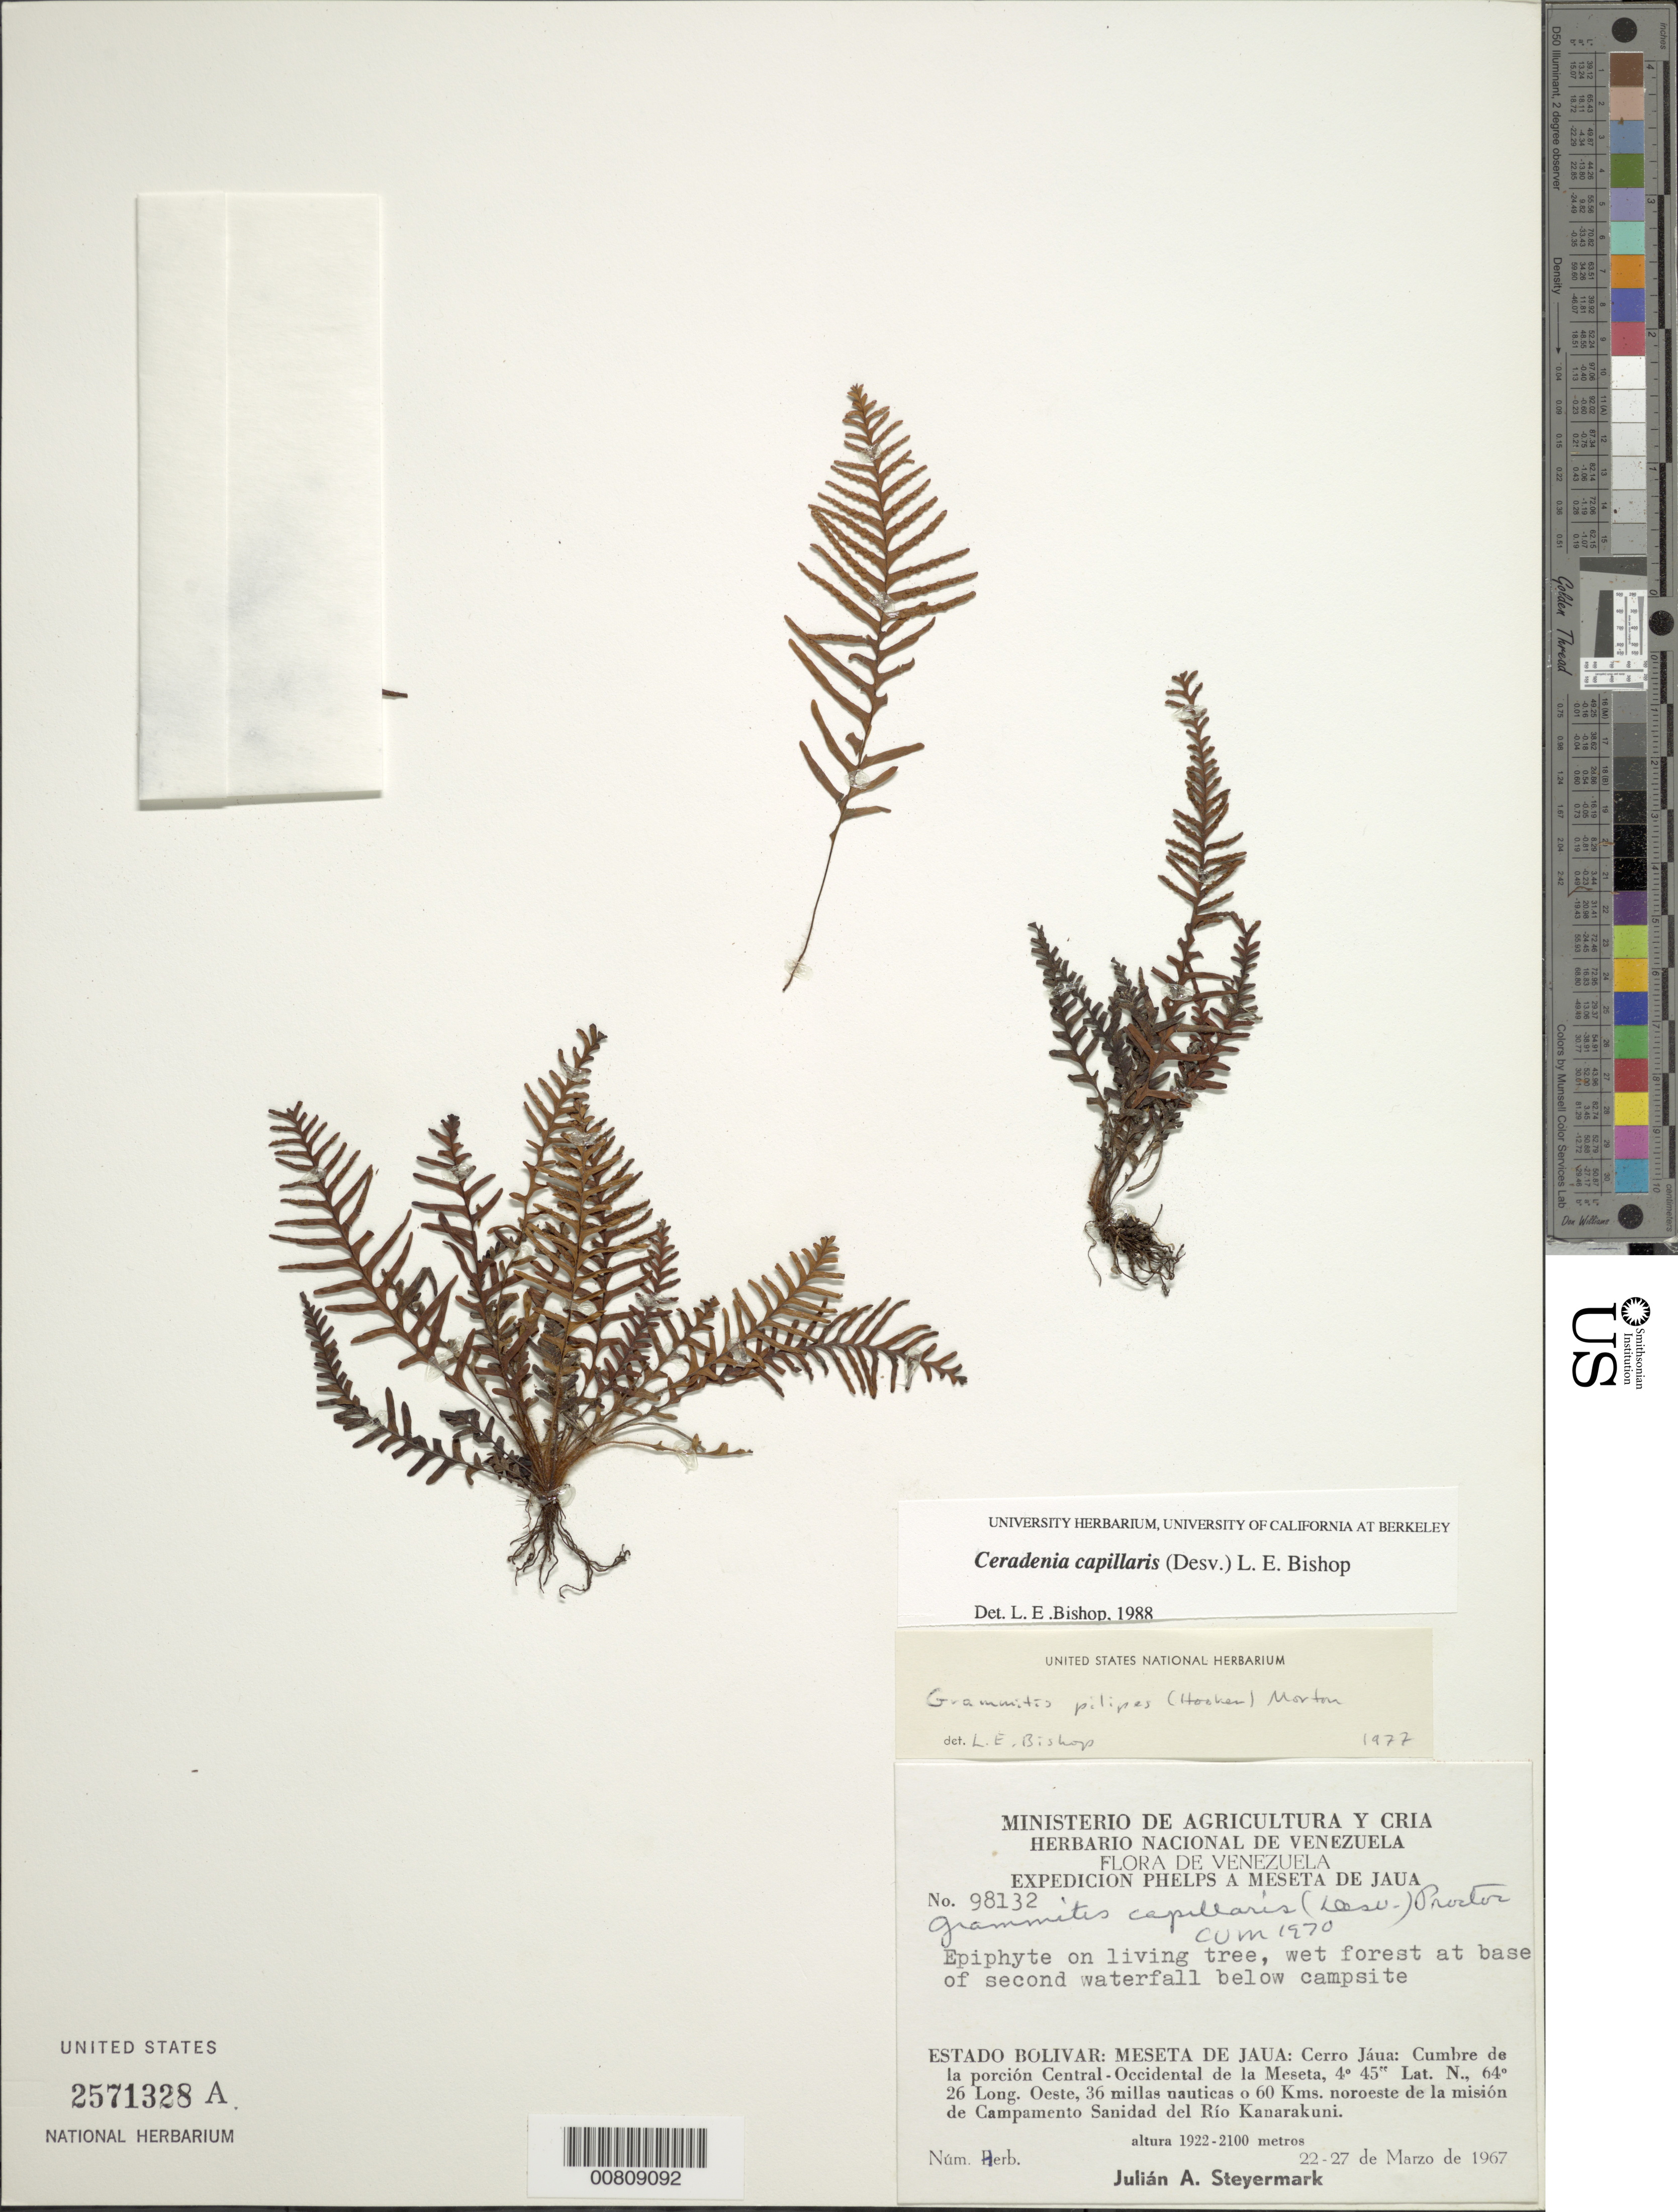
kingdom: Plantae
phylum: Tracheophyta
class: Polypodiopsida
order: Polypodiales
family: Polypodiaceae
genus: Ceradenia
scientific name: Ceradenia capillaris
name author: (Desv.) L.E. Bishop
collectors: J. Steyermark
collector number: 98132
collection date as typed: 22-Mar-67 to 27-Mar-67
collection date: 1967-03-22/1967-03-27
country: Venezuela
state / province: Bolívar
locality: Meseta del Jaua: Cerro Jáua, cumbre de la porcion Central-Occidental de la Meseta, 36 millas nauticas o 60 km NO de la mision de Campamento Sanidad del Río Kanarakuni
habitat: Wet forest at base of waterfall, on living tree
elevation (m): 1922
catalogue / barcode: US 2571328A